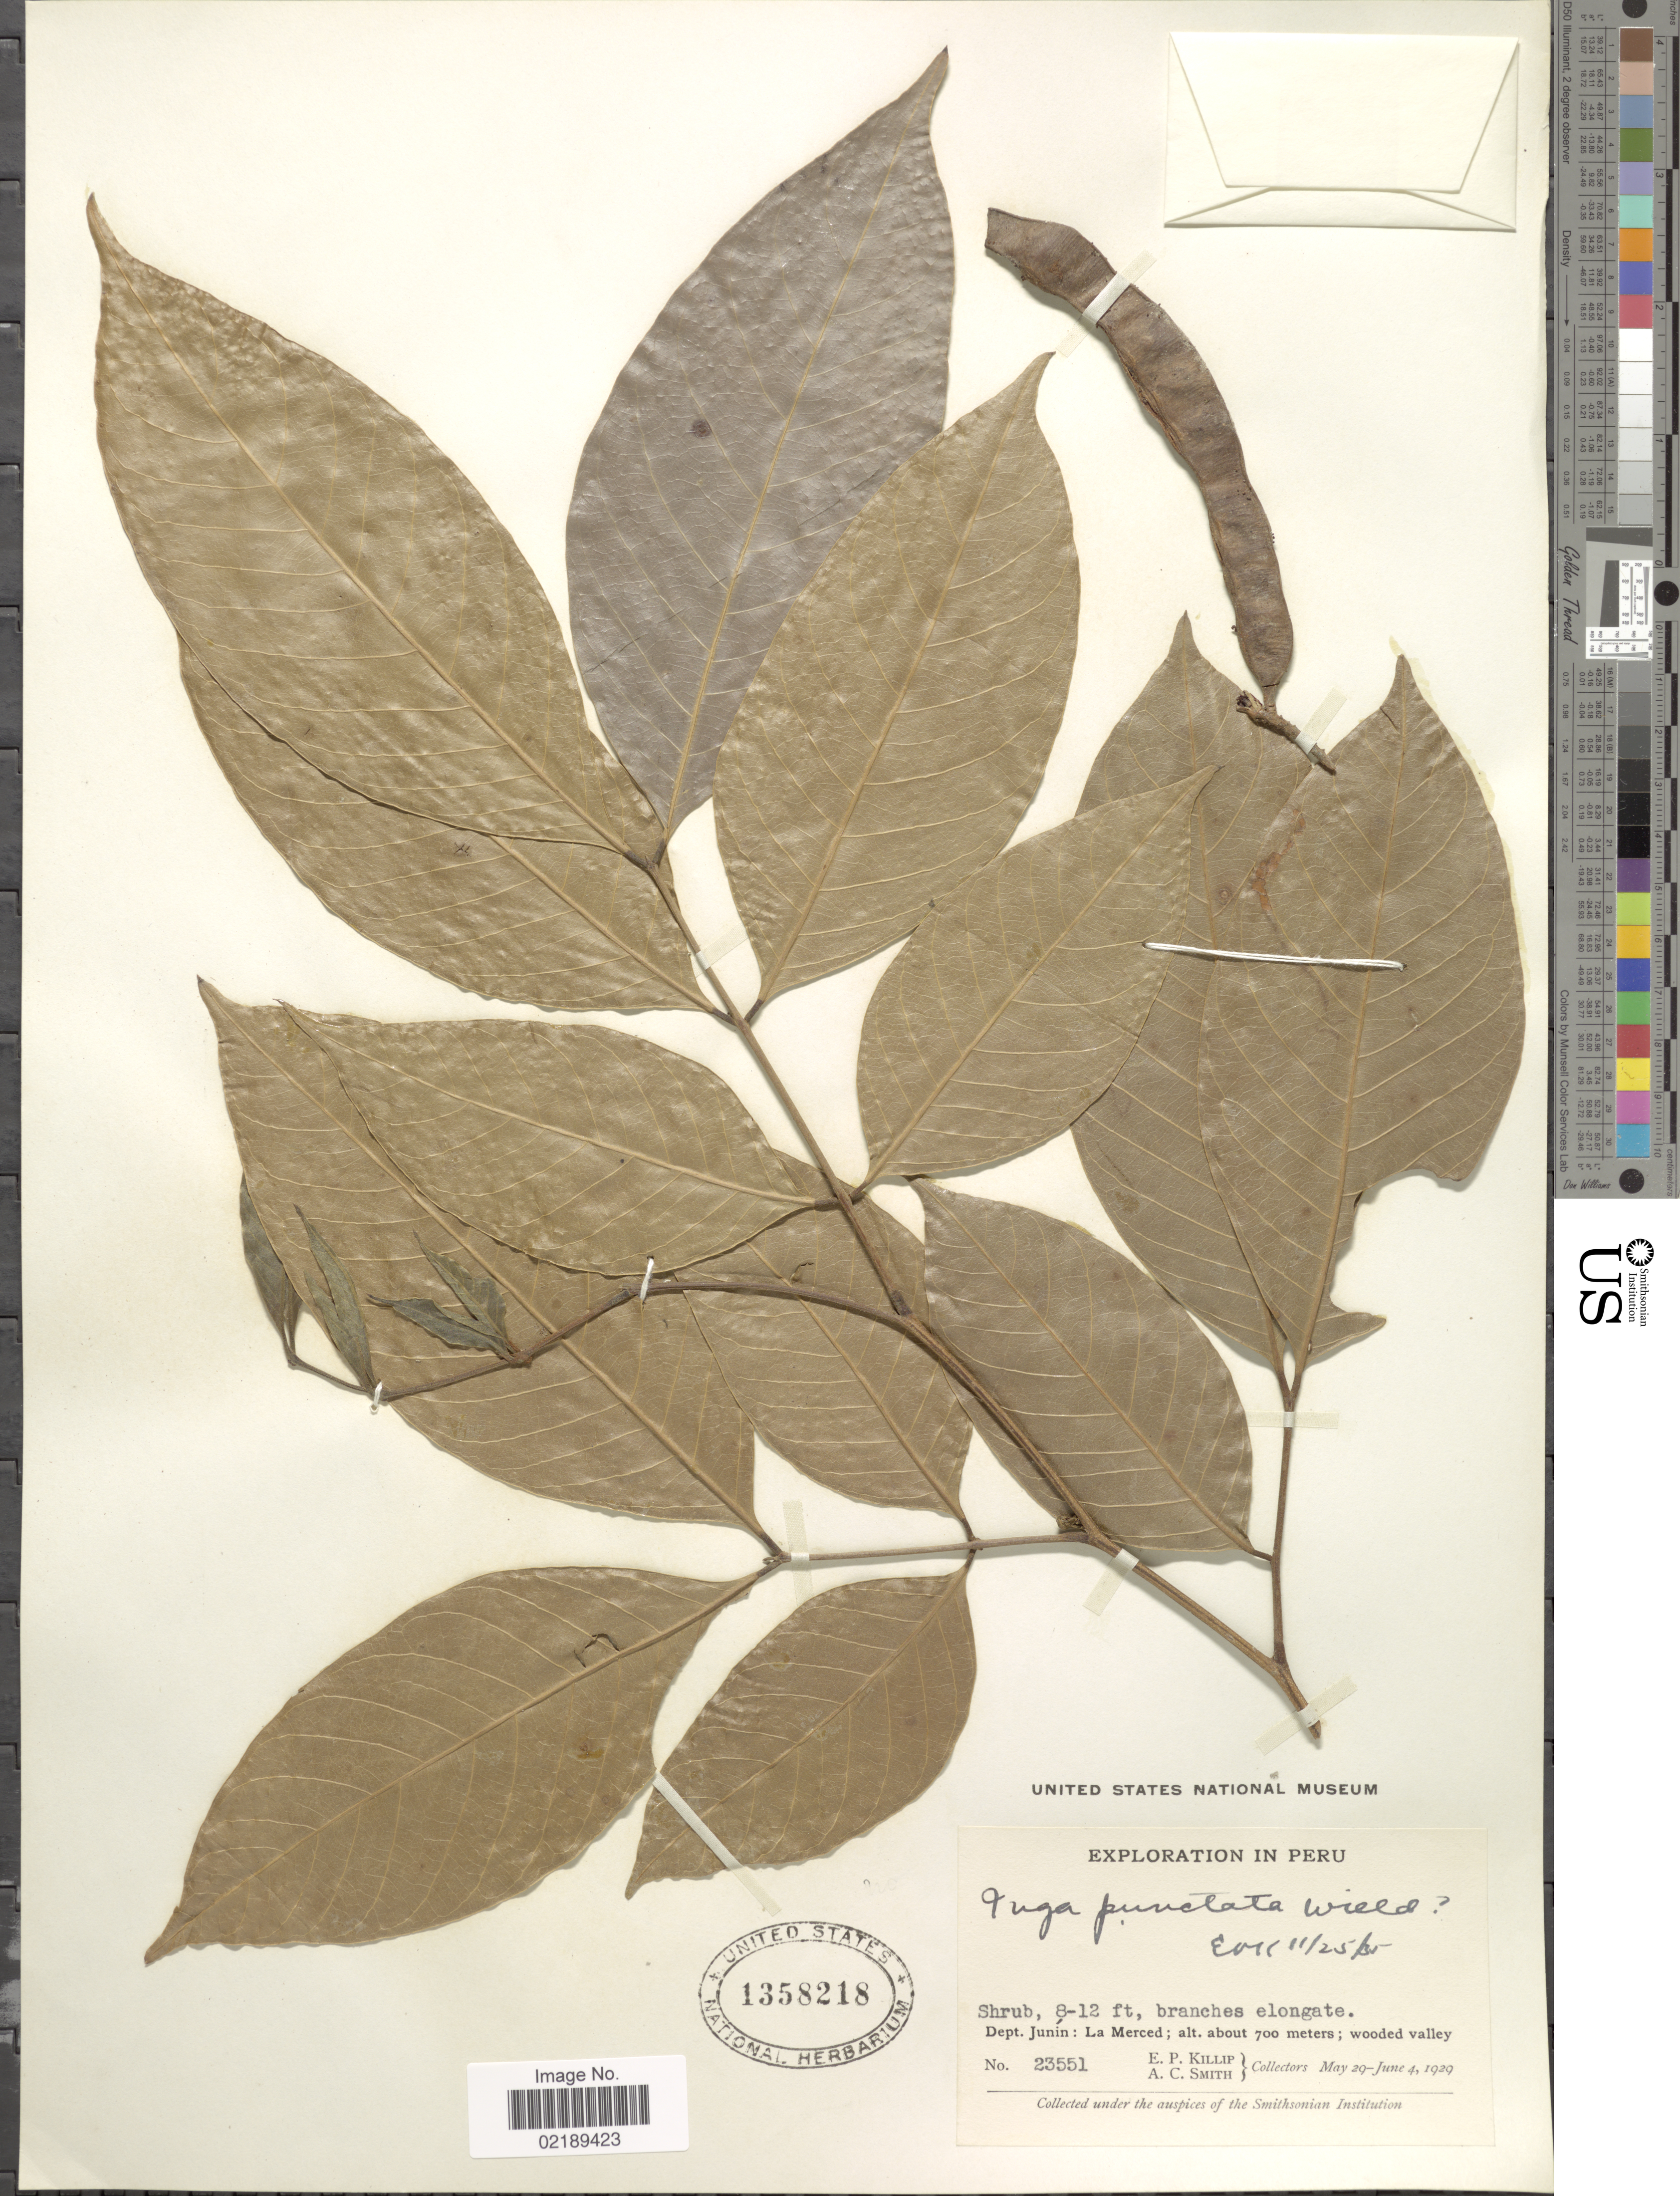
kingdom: Plantae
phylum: Tracheophyta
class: Magnoliopsida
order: Fabales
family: Fabaceae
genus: Inga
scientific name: Inga punctata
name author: Willd.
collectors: E. P. Killip & A. C. Smith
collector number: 23551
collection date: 1929-05-29/1929-06-04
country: Peru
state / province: Junín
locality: La Merced, wooded valley.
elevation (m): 700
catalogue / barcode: US 1358218